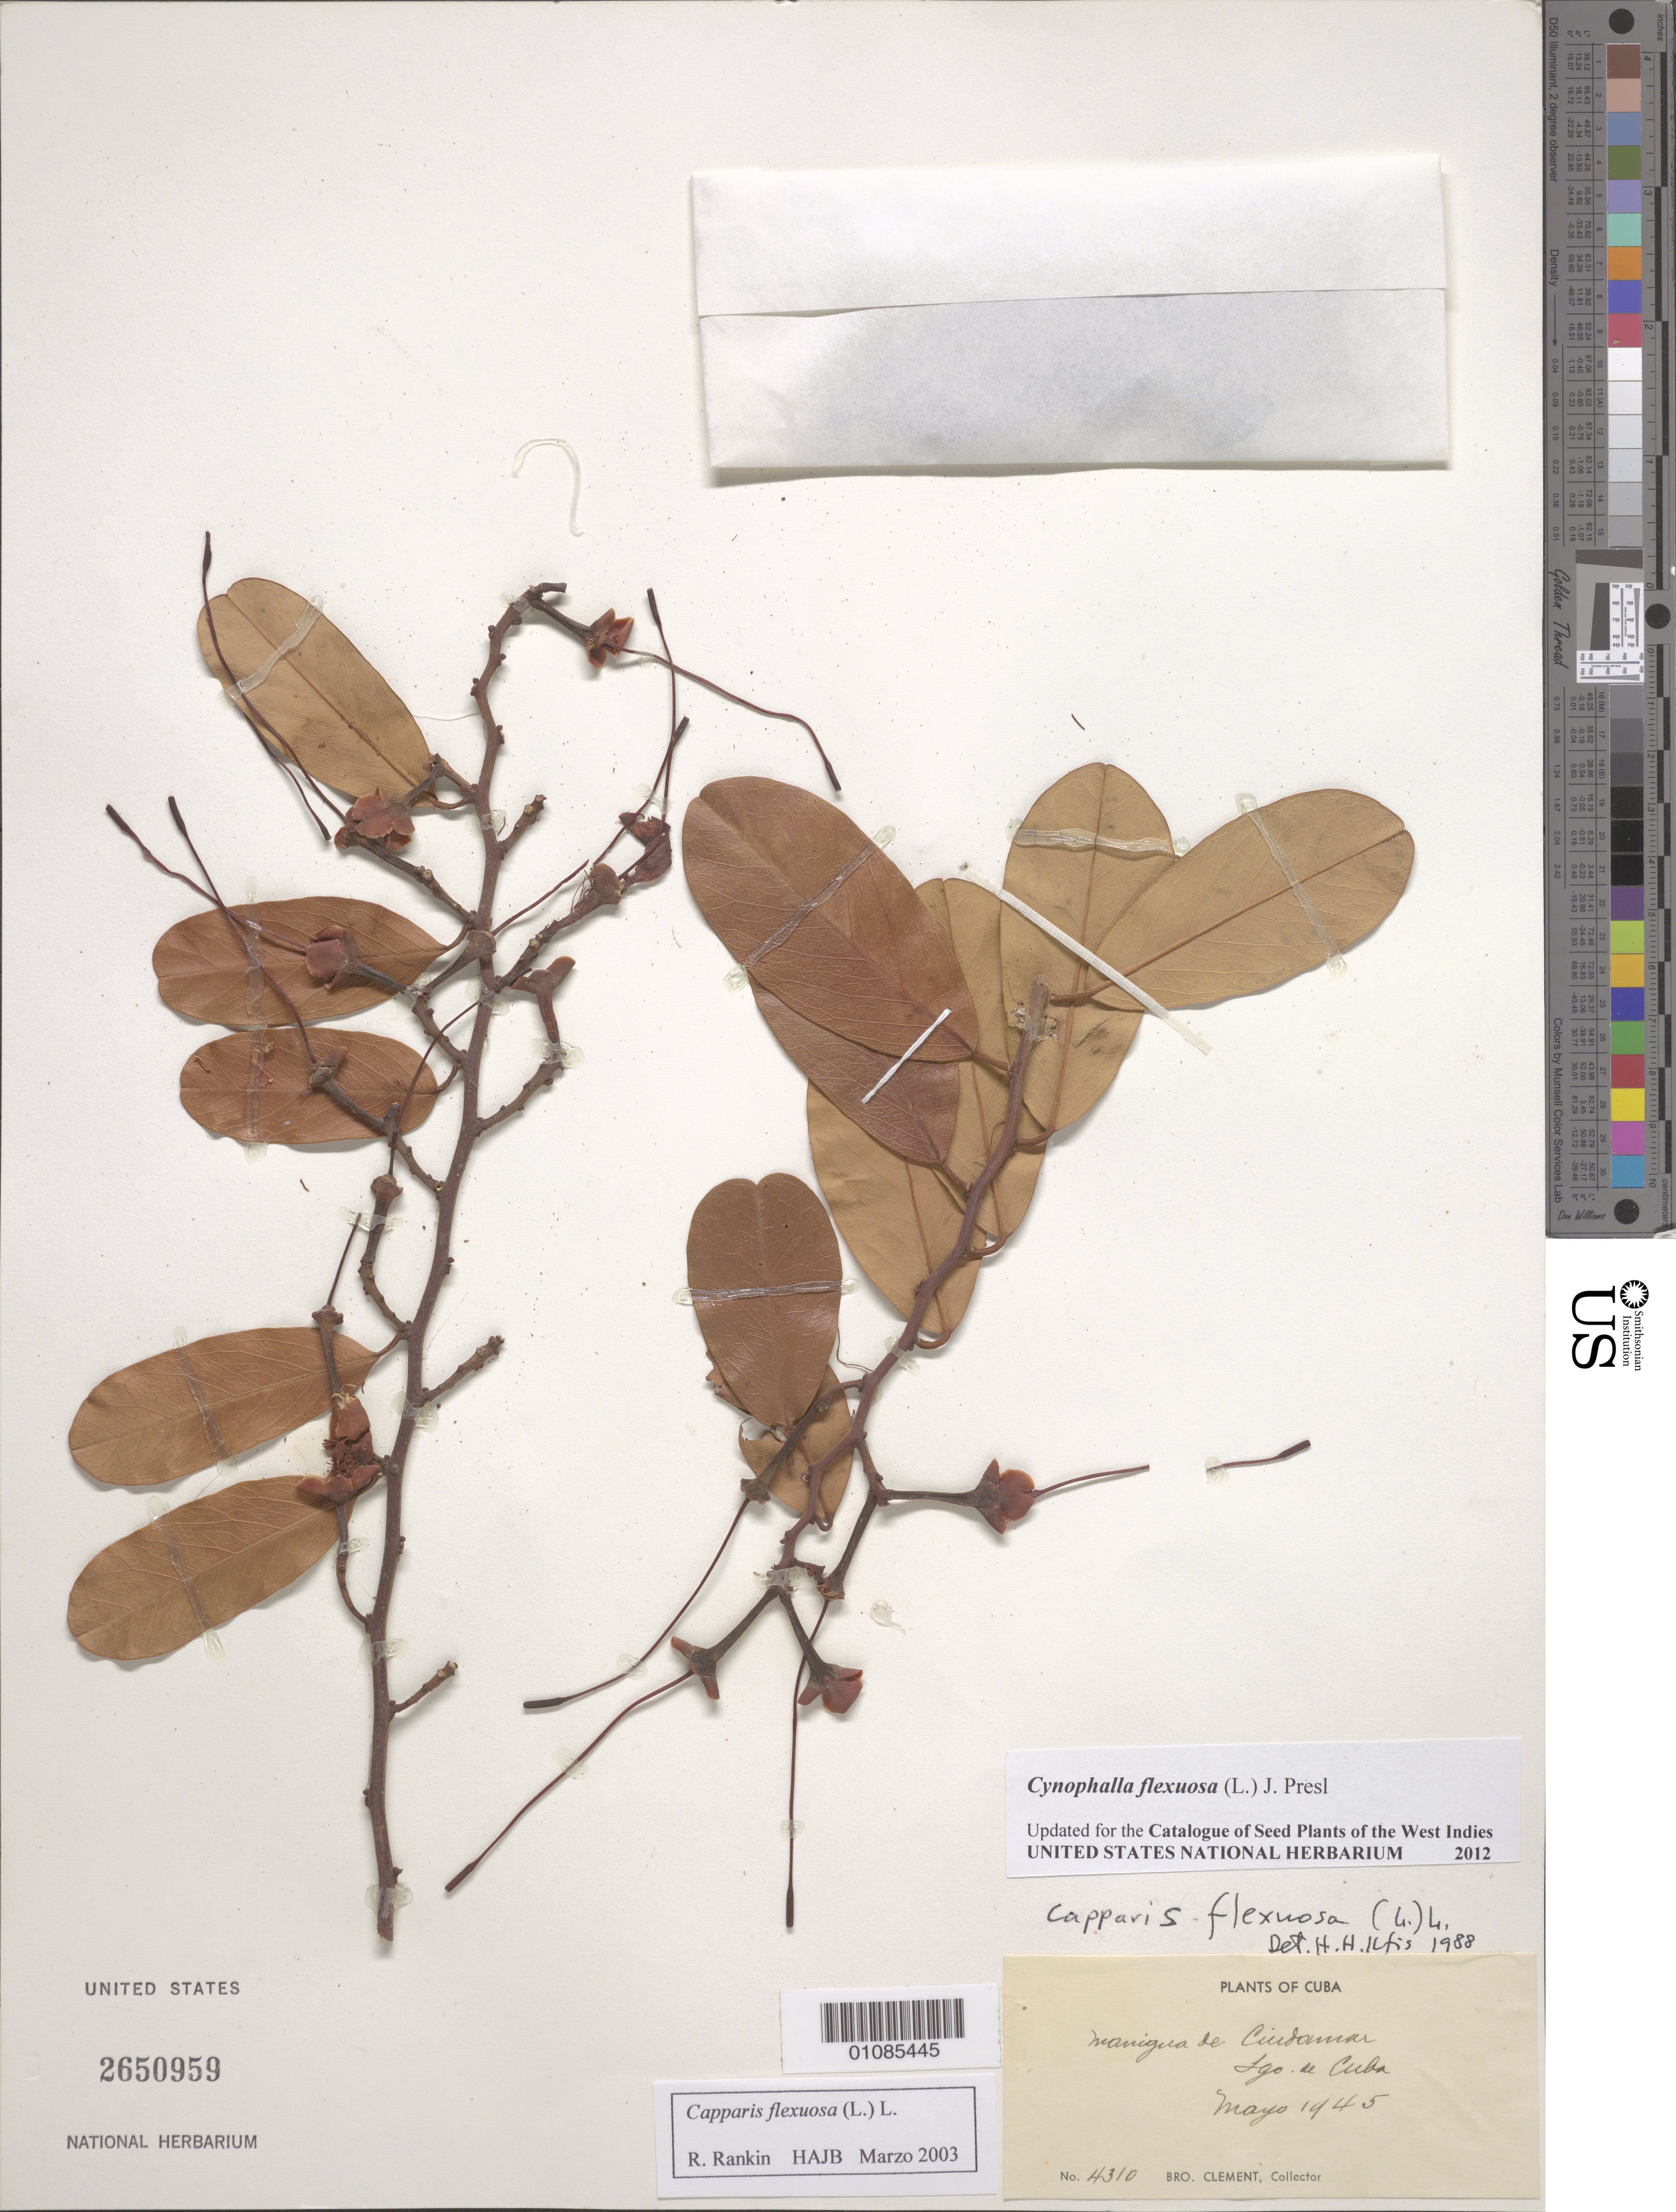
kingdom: Plantae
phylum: Tracheophyta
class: Magnoliopsida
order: Brassicales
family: Capparaceae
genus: Cynophalla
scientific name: Cynophalla flexuosa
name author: (L.) J. Presl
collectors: B. Clement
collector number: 4310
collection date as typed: May 1945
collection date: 1945-05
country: Cuba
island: Cuba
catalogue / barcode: US 2650959